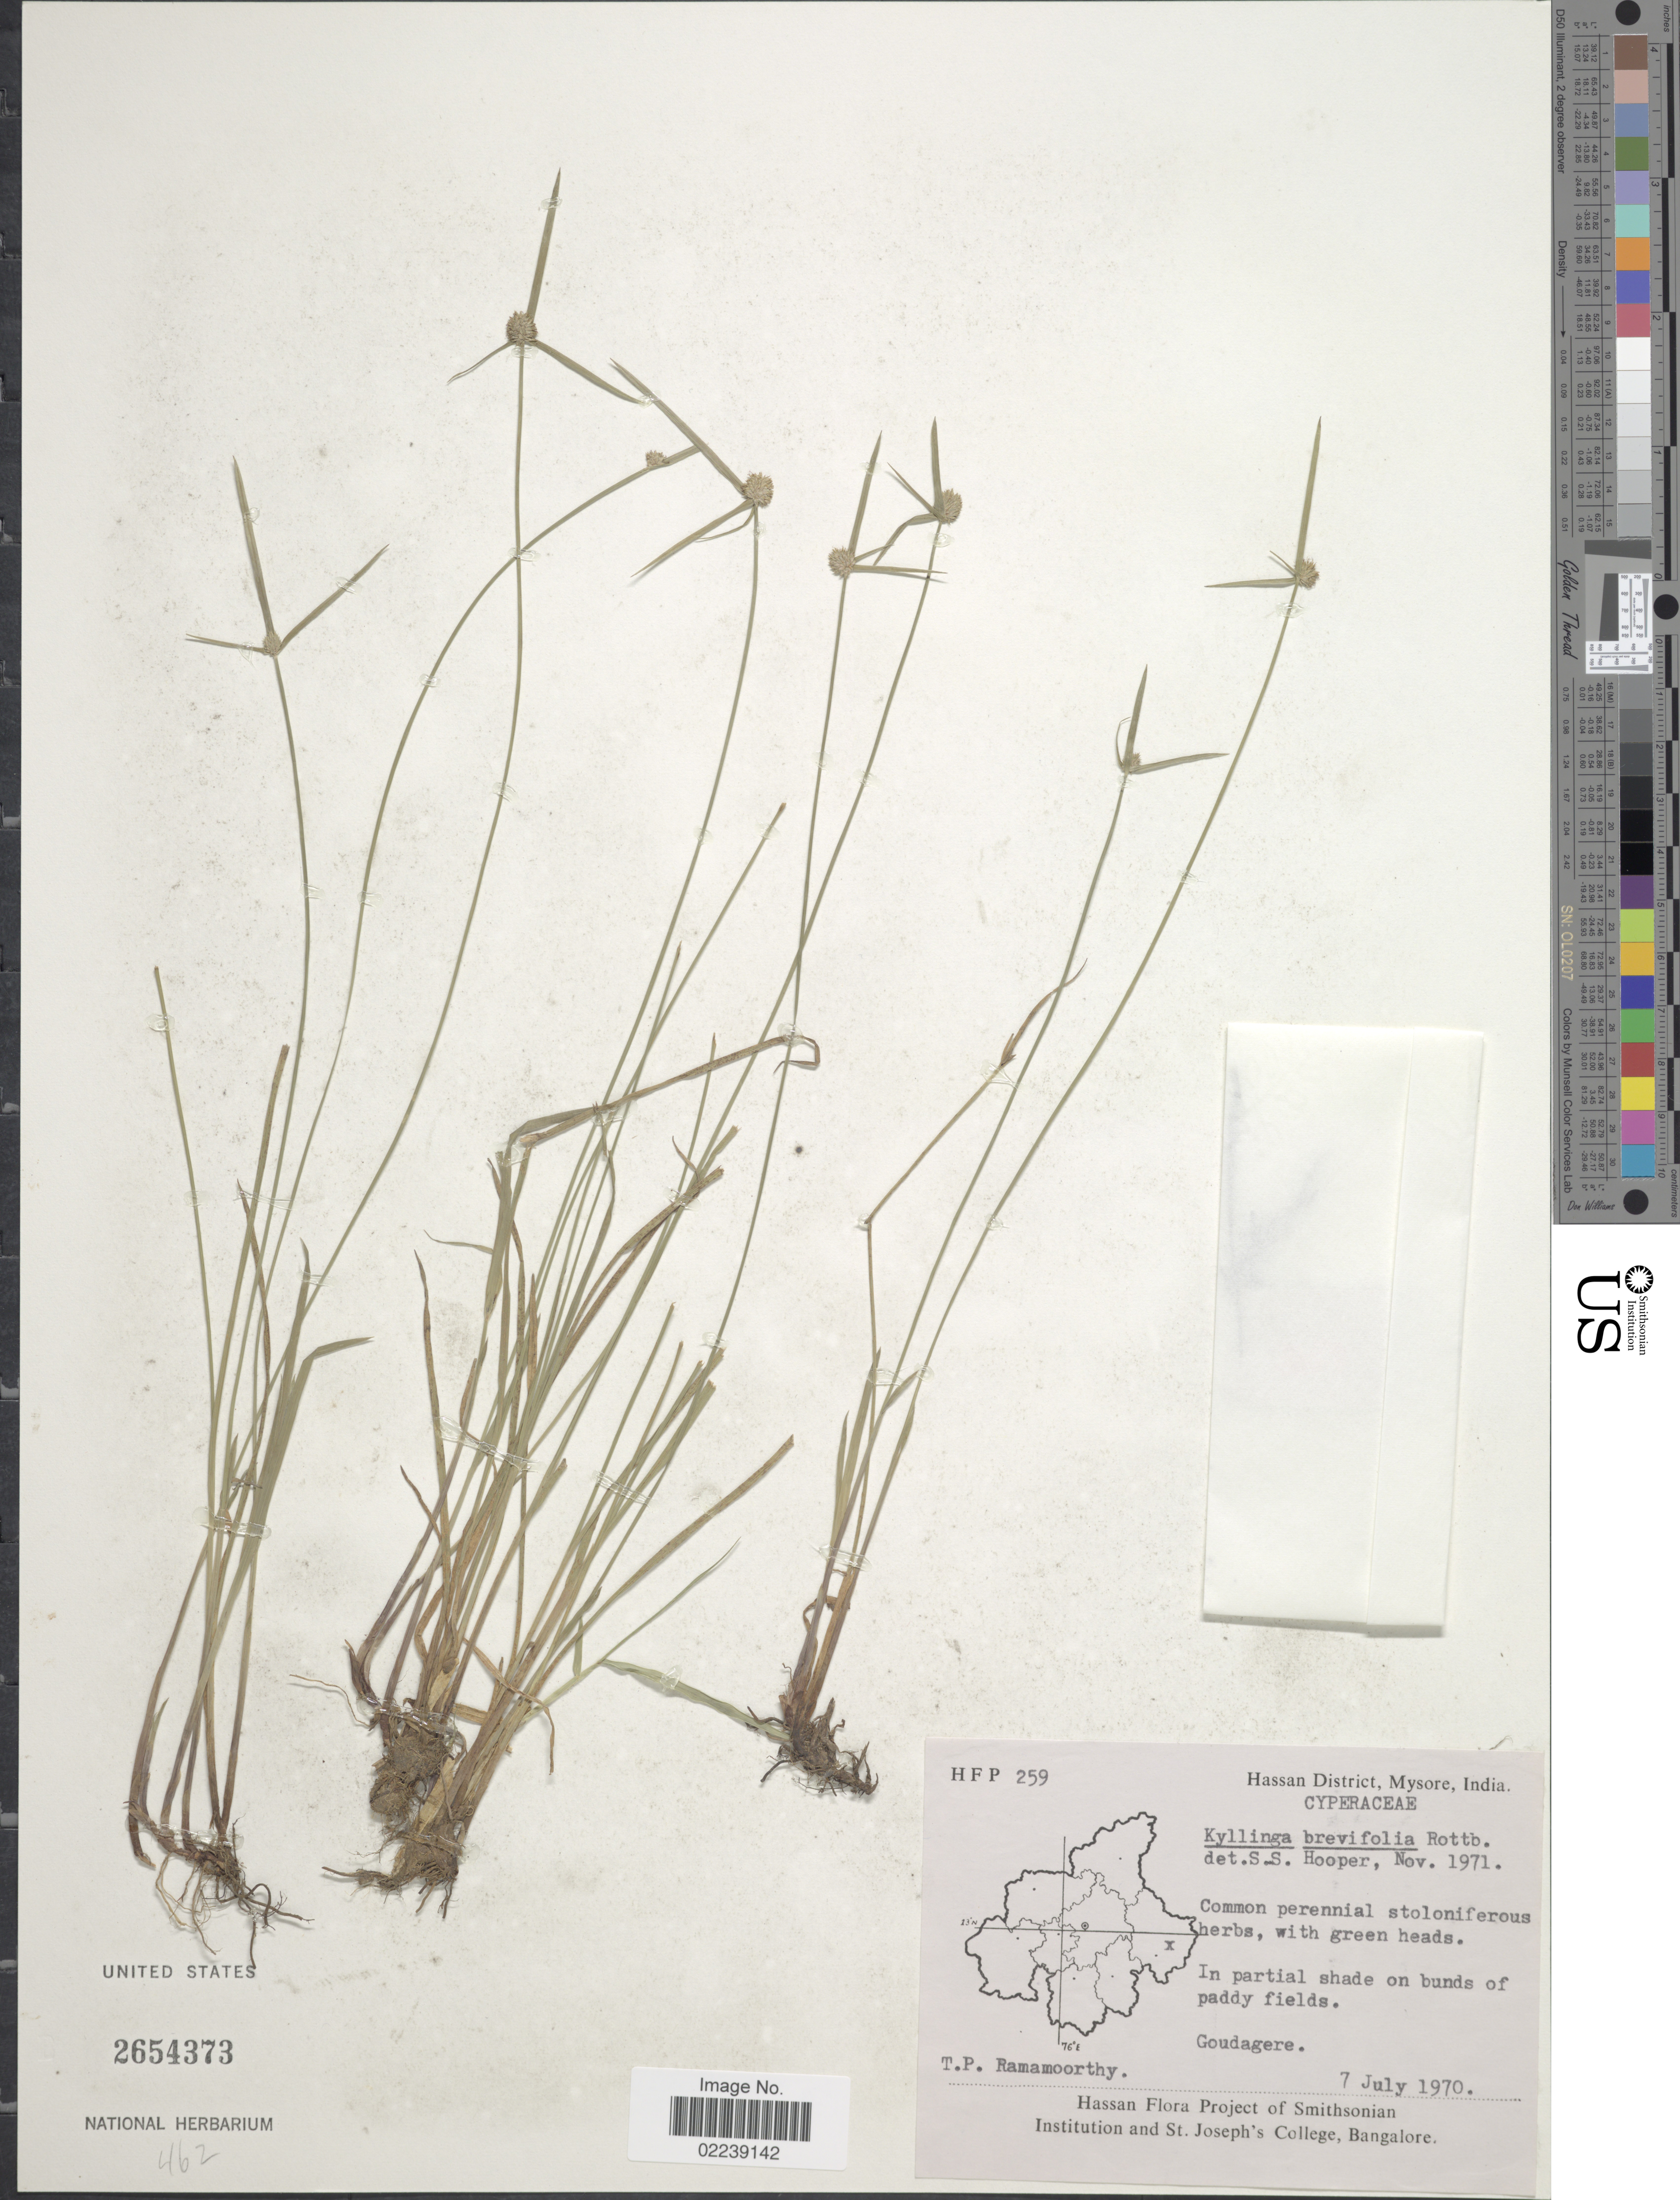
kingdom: Plantae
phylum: Tracheophyta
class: Liliopsida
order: Poales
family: Cyperaceae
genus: Cyperus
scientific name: Cyperus brevifolius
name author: (Rottb.) Hassk.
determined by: Strong, M. T., (US), Smithsonian Institution - National Museum of Natural History (UNITED STATES)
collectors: T. P. Ramamoorthy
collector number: HFP 259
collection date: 1970-07-07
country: India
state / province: Karnataka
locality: Hassan District, Mysore, Goudagere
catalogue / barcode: US 2654373